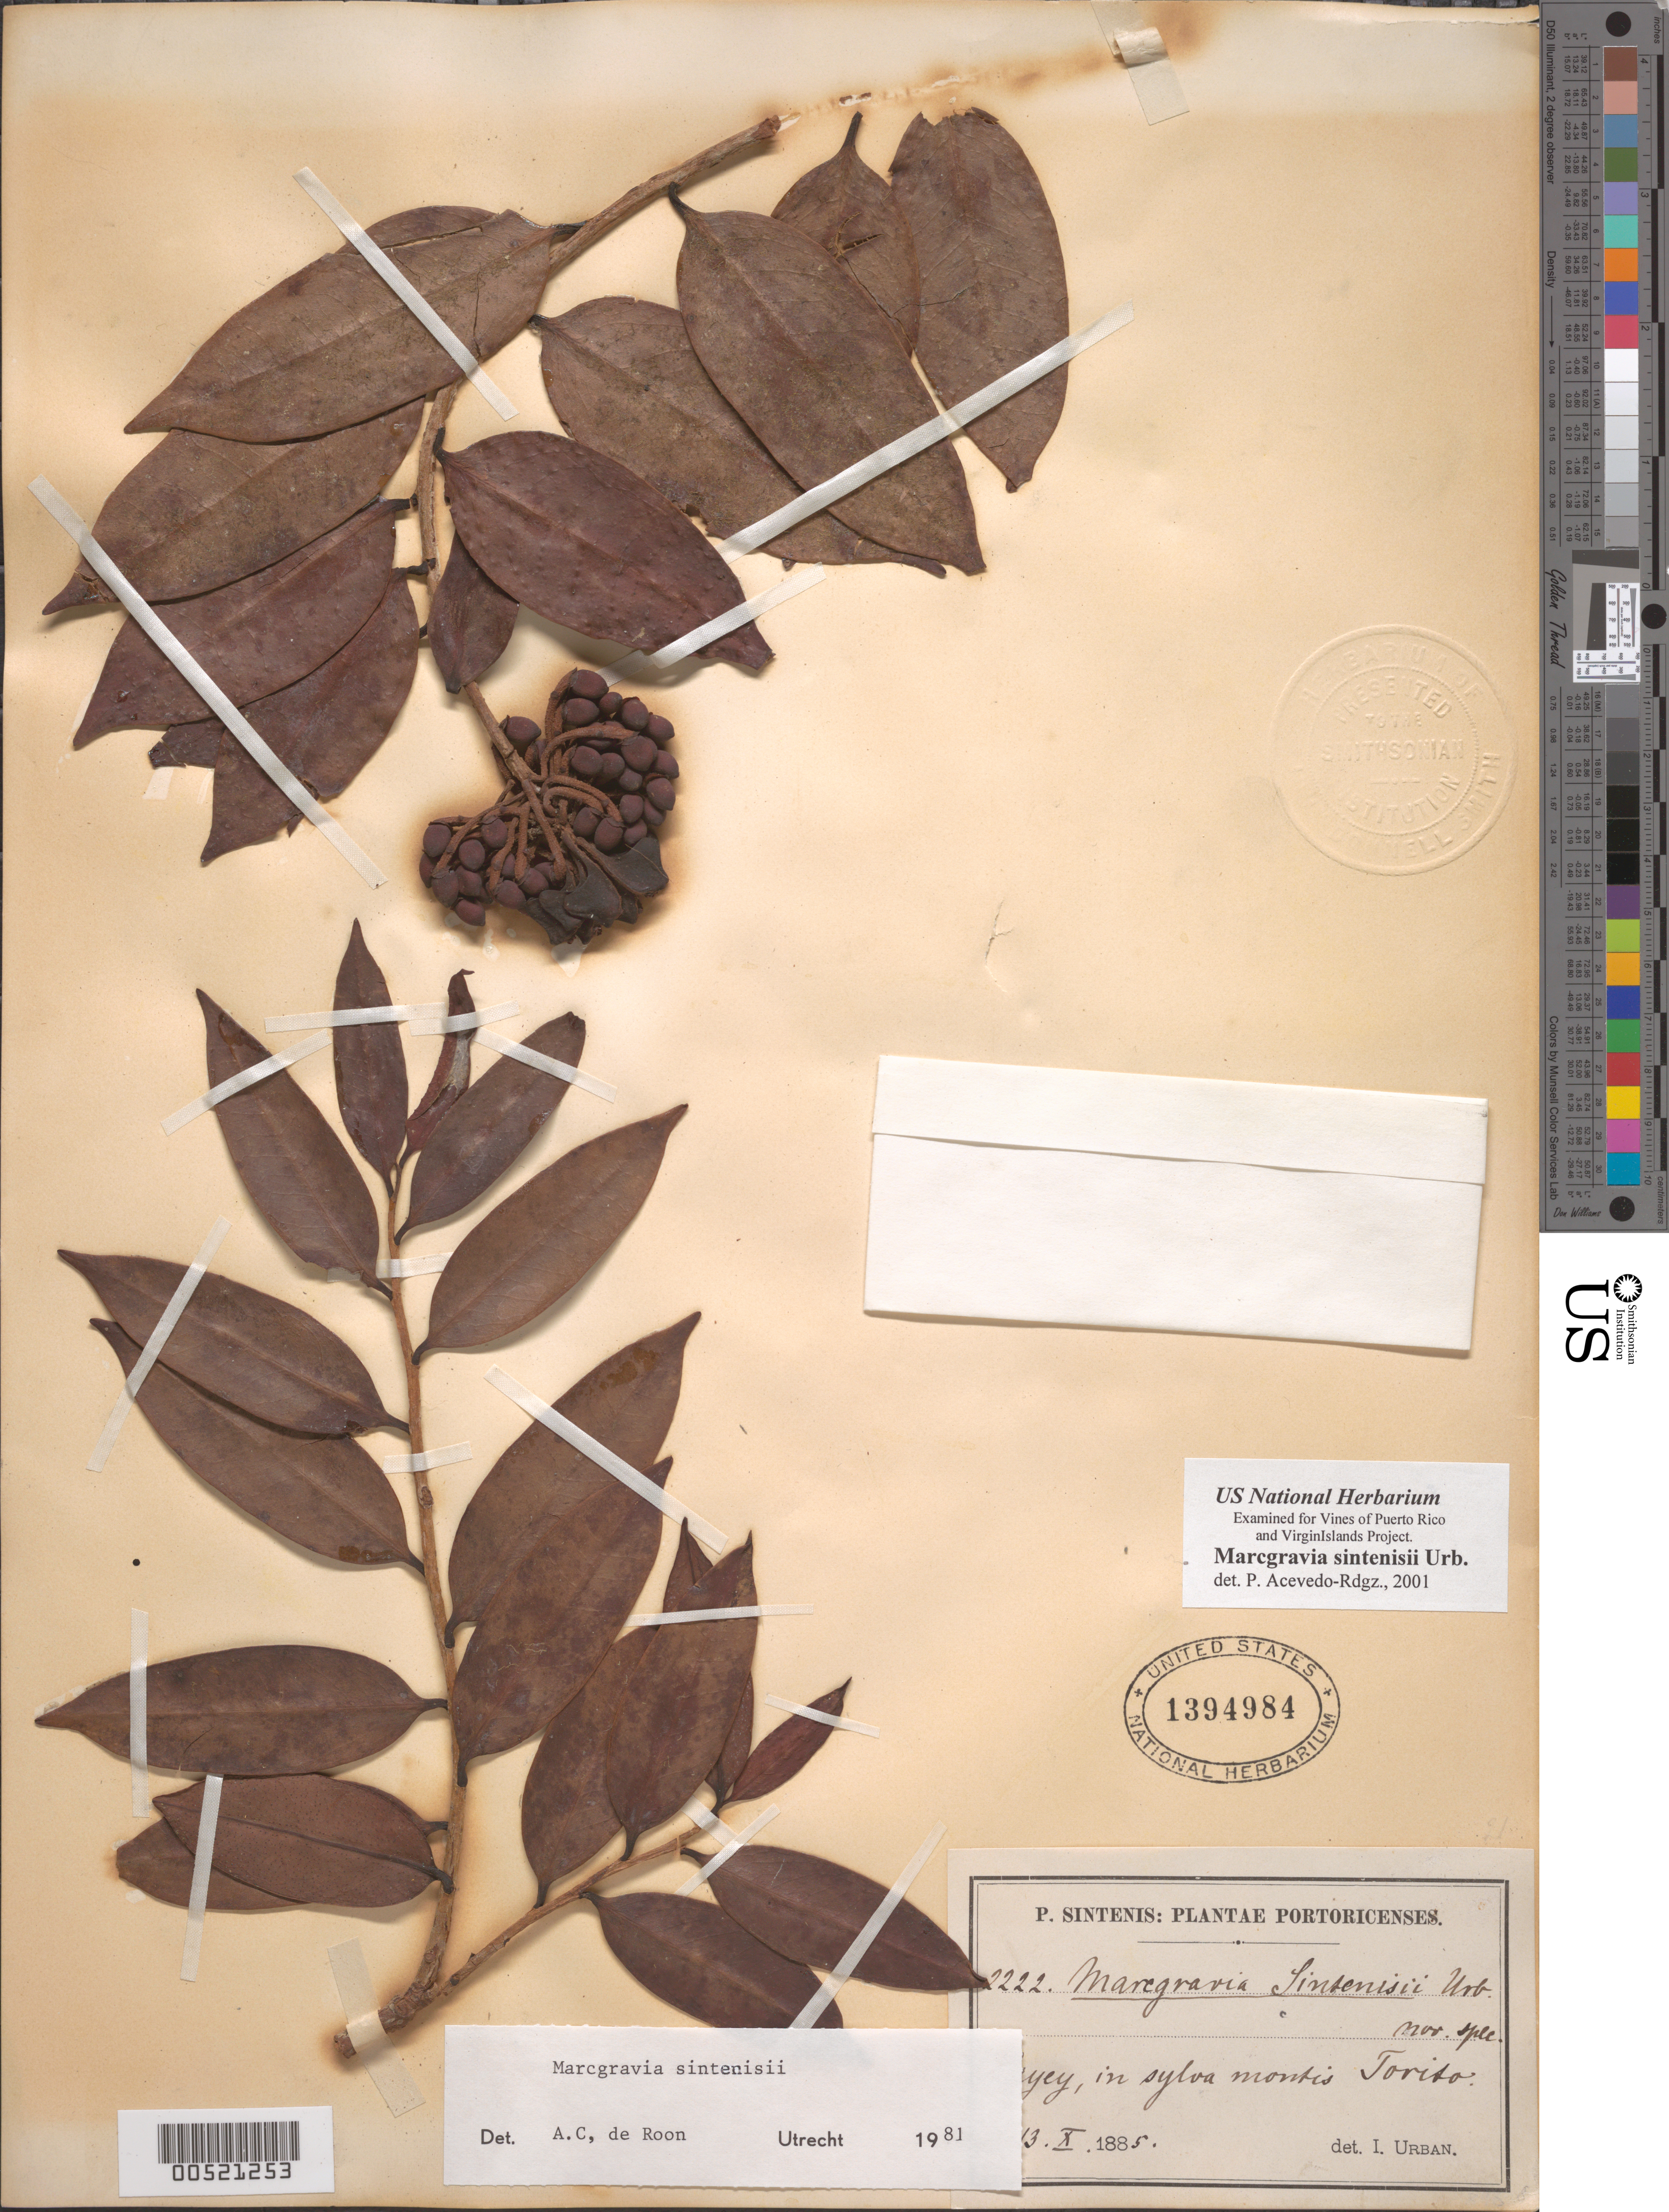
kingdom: Plantae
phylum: Tracheophyta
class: Magnoliopsida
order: Ericales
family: Marcgraviaceae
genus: Marcgravia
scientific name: Marcgravia sintenisii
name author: Urb.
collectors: P. Sintenis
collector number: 2222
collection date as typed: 13 Oct 1885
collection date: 1885-10-13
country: Puerto Rico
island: Greater Antilles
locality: Cayey. In sylvis montis Torito.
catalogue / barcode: US 1394984